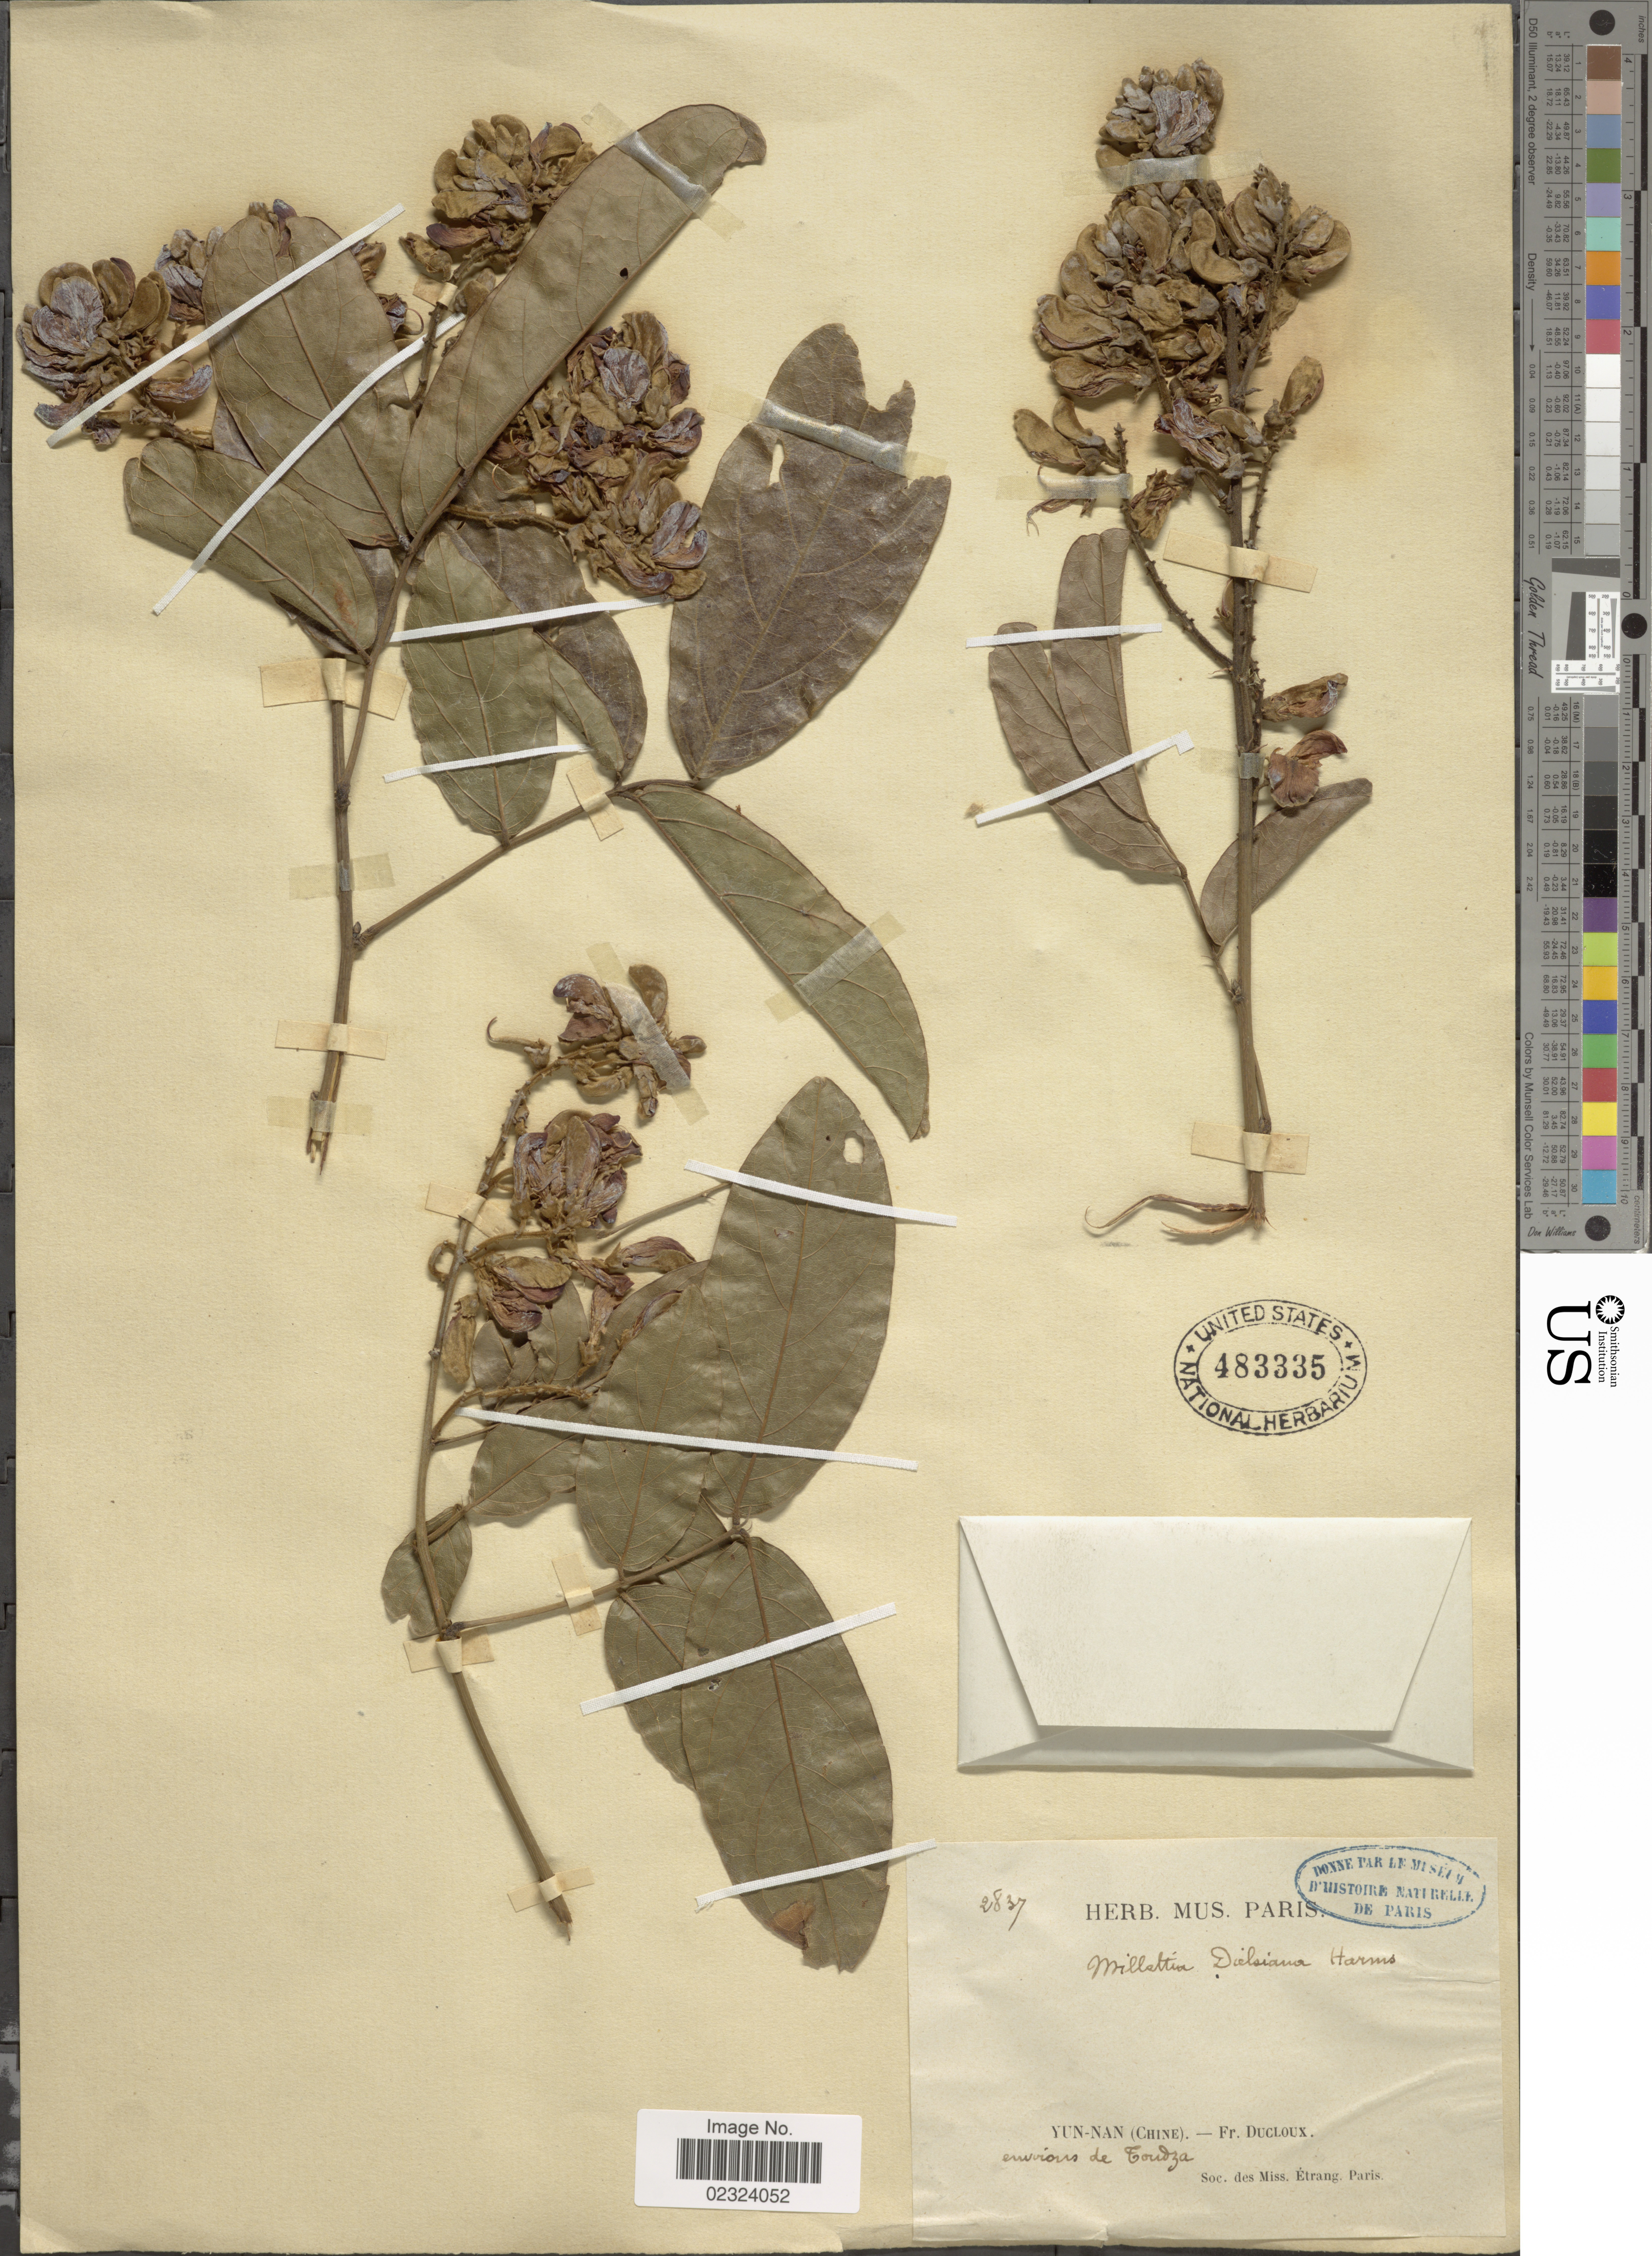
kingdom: Plantae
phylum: Tracheophyta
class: Magnoliopsida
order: Fabales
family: Fabaceae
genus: Millettia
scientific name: Millettia dielsiana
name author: Harms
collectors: F. Ducloux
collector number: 2837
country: China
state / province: Yunnan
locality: Yun-nan (Chine). Environs de Goudza [interpreted].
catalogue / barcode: US 483335